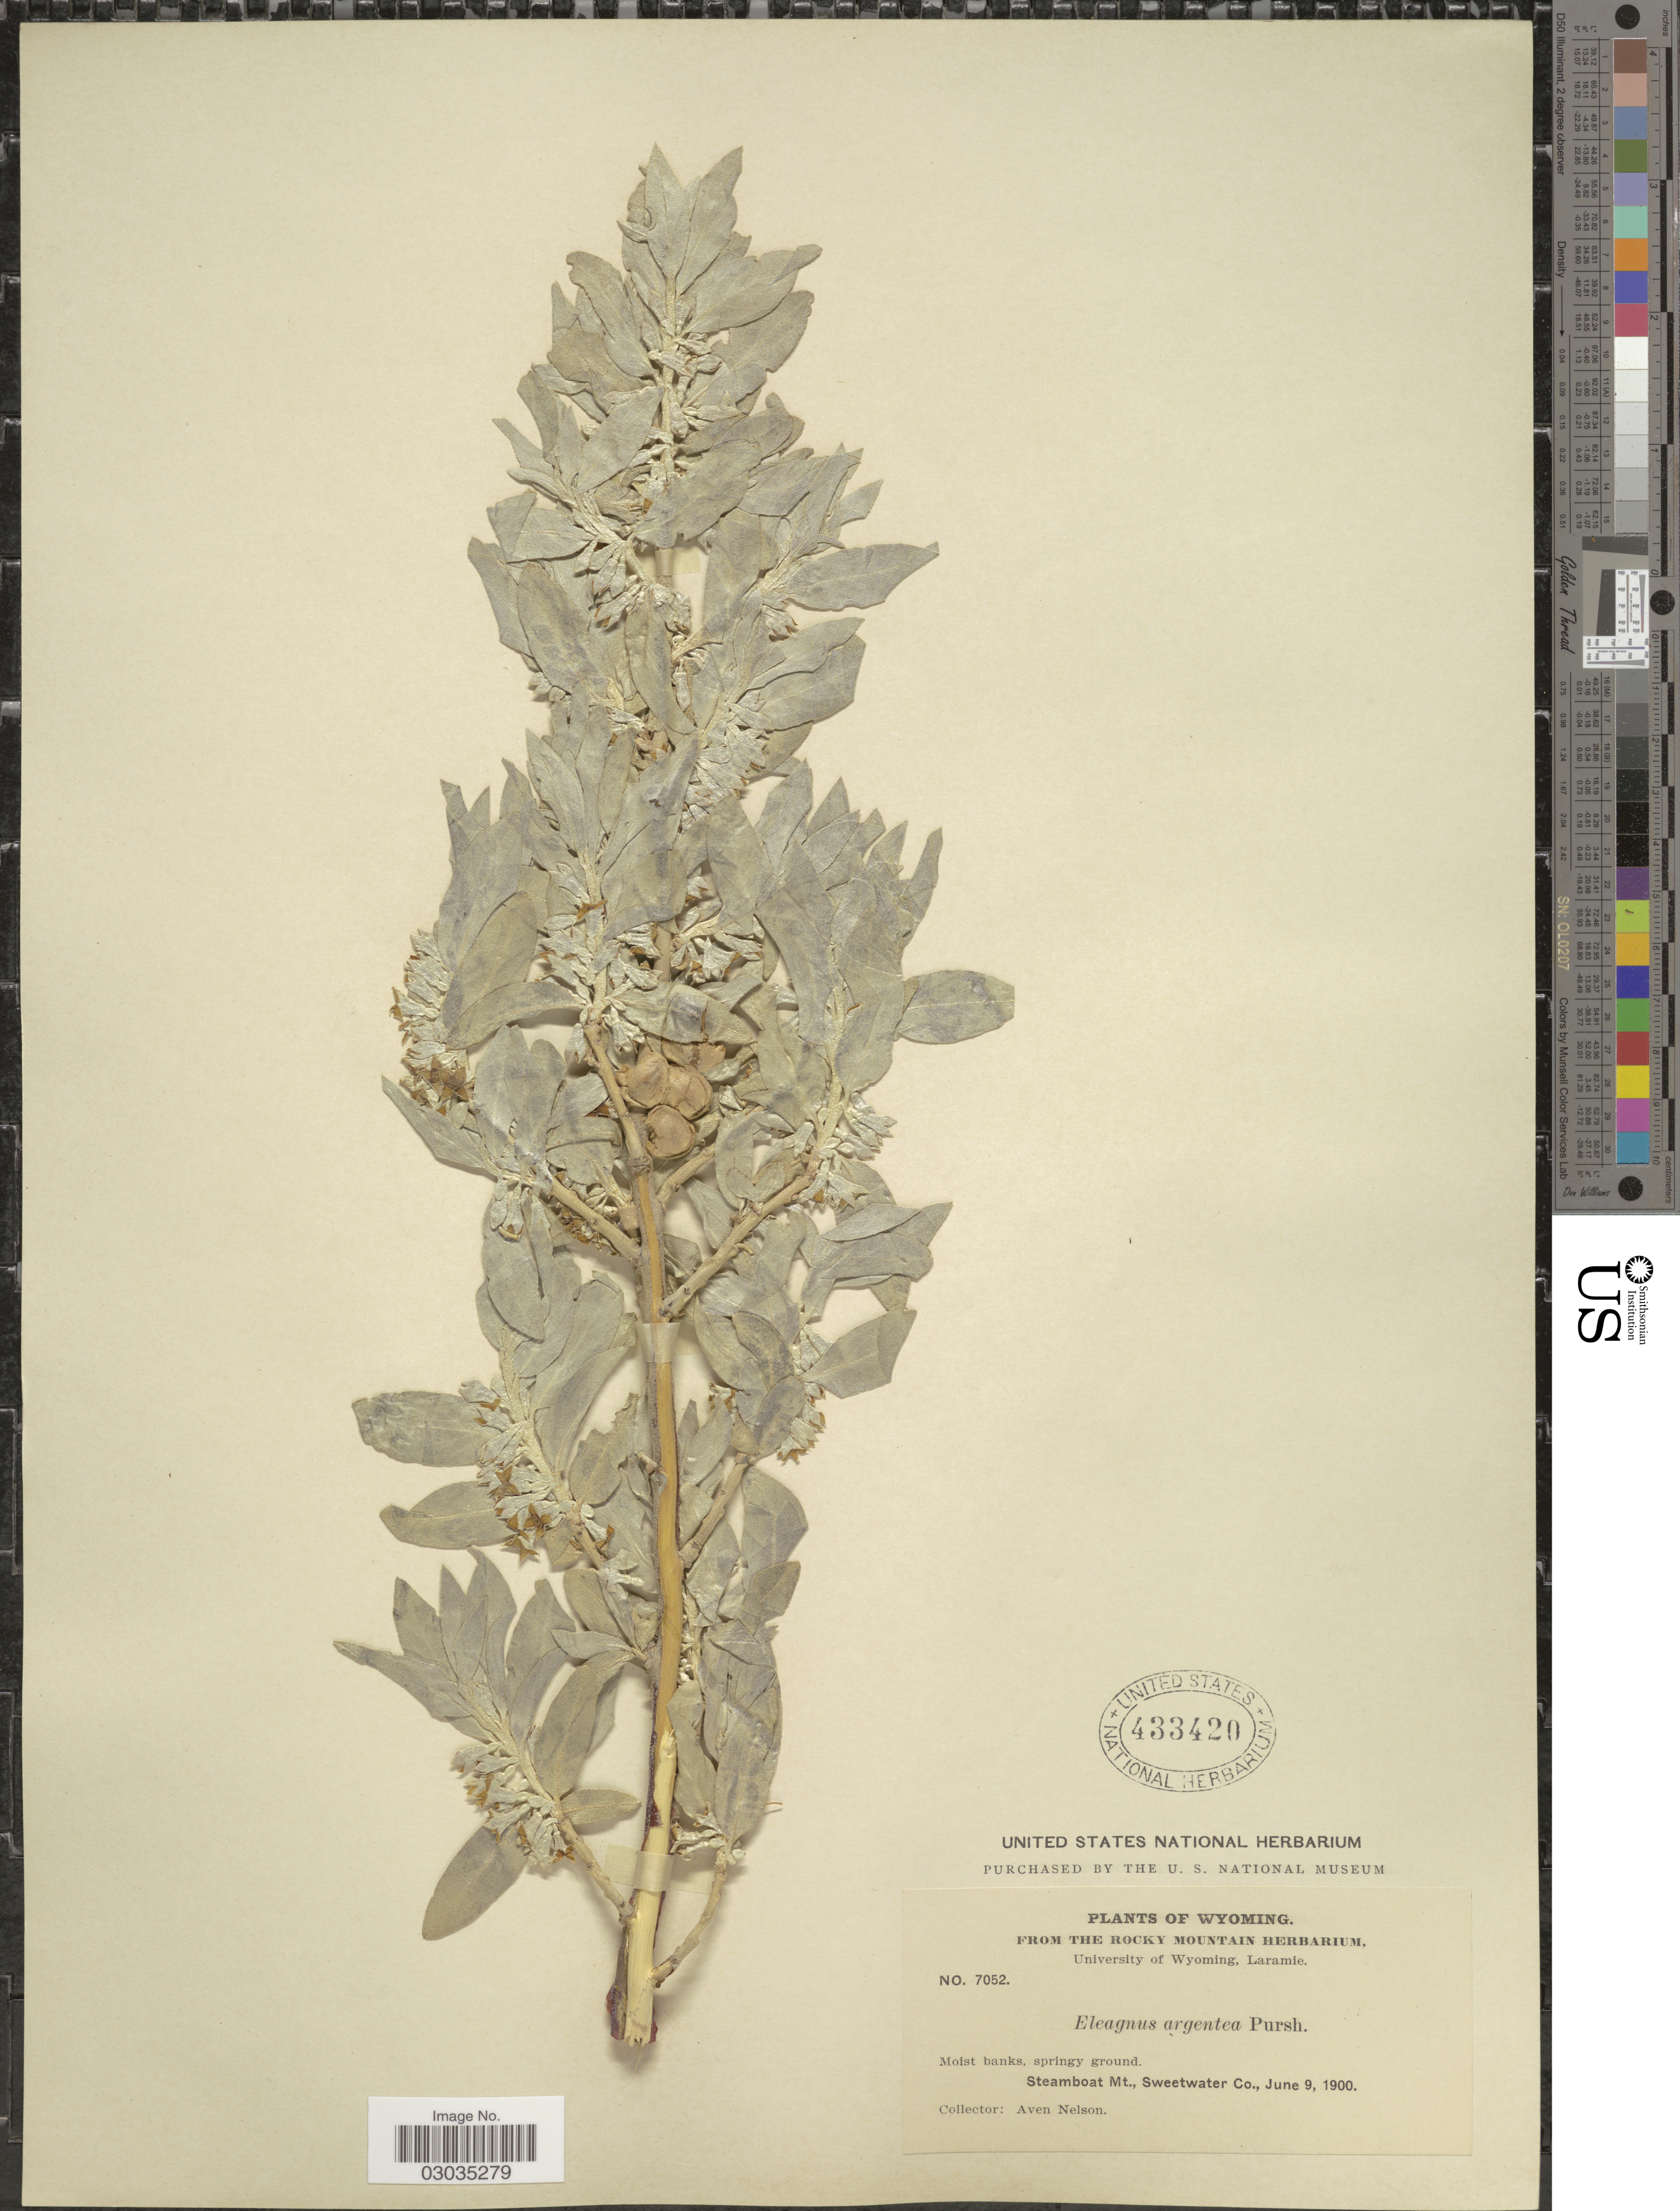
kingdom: Plantae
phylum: Tracheophyta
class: Magnoliopsida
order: Rosales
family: Elaeagnaceae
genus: Elaeagnus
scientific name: Elaeagnus commutata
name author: Bernh. ex Rydb.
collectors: A. Nelson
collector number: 7052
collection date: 1900-06-09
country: United States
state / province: Wyoming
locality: Steamboat Mt., Sweetwater Co.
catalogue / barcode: US 433420